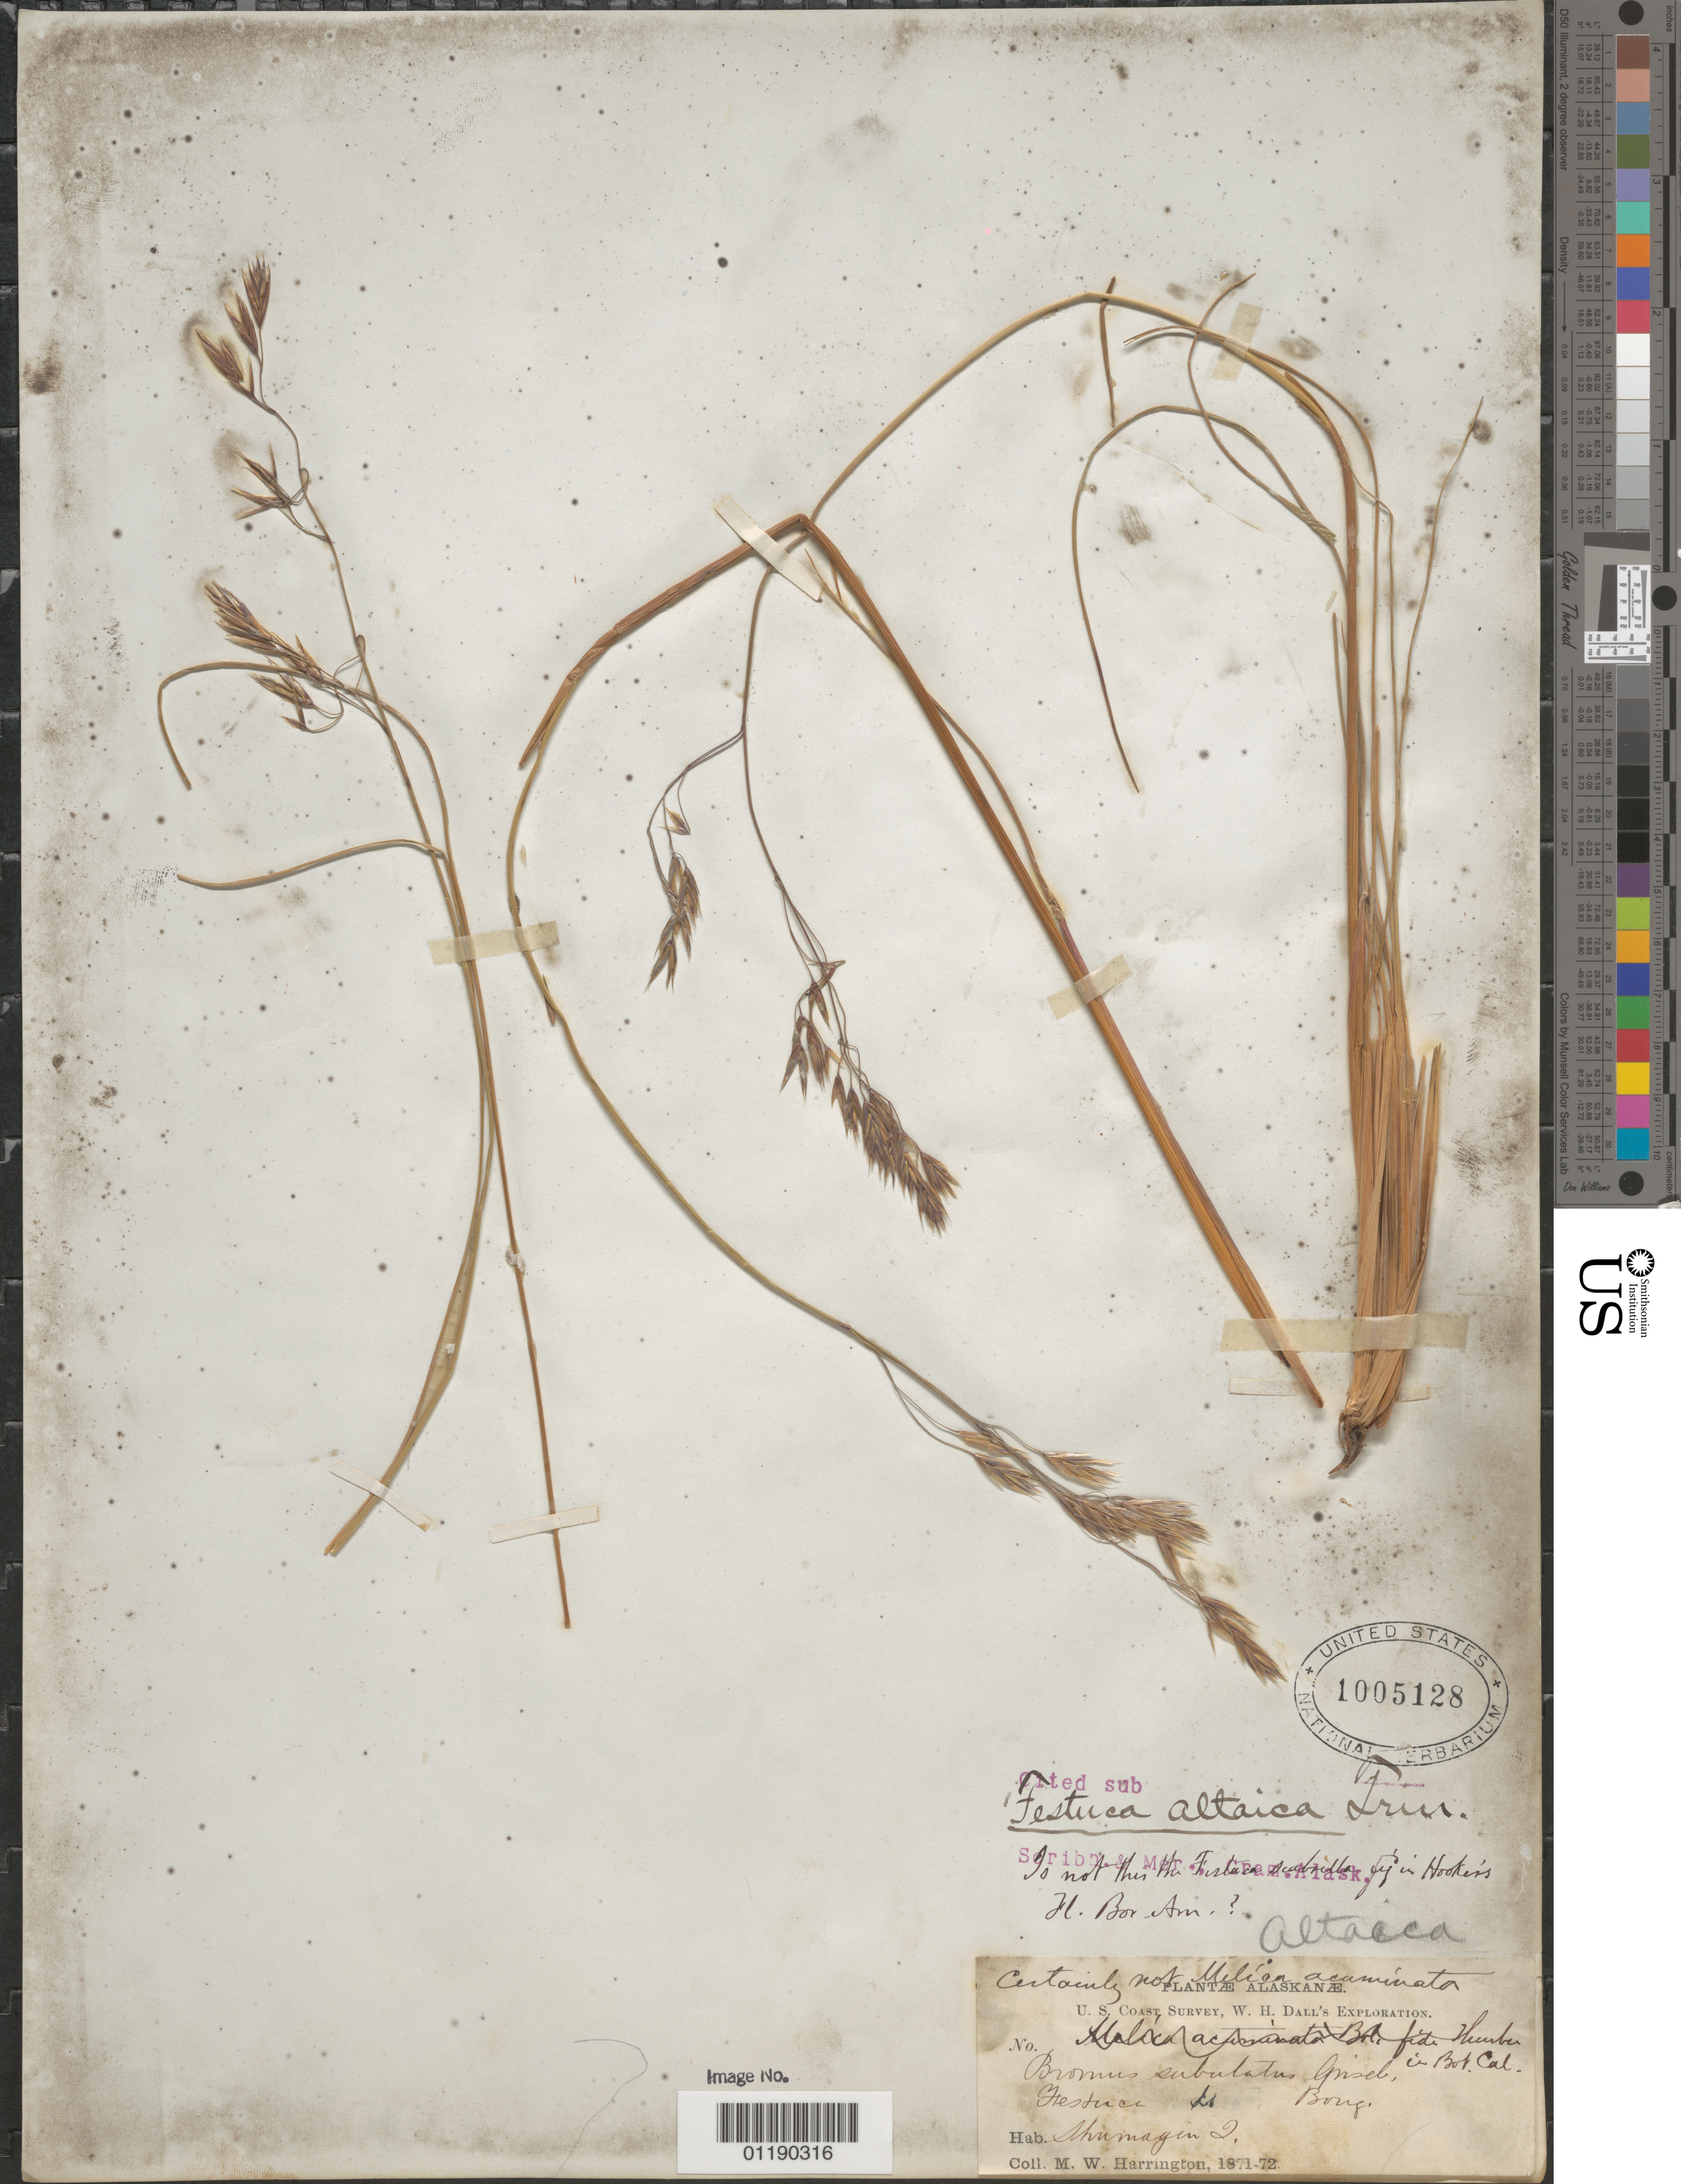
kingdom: Plantae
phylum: Tracheophyta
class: Liliopsida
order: Poales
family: Poaceae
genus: Festuca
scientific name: Festuca altaica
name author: Trin.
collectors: M. W. Harrington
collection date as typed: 1871 to -- --- 1872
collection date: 1871/1872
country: United States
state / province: Alaska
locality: Shumagin Island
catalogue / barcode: US 1005128